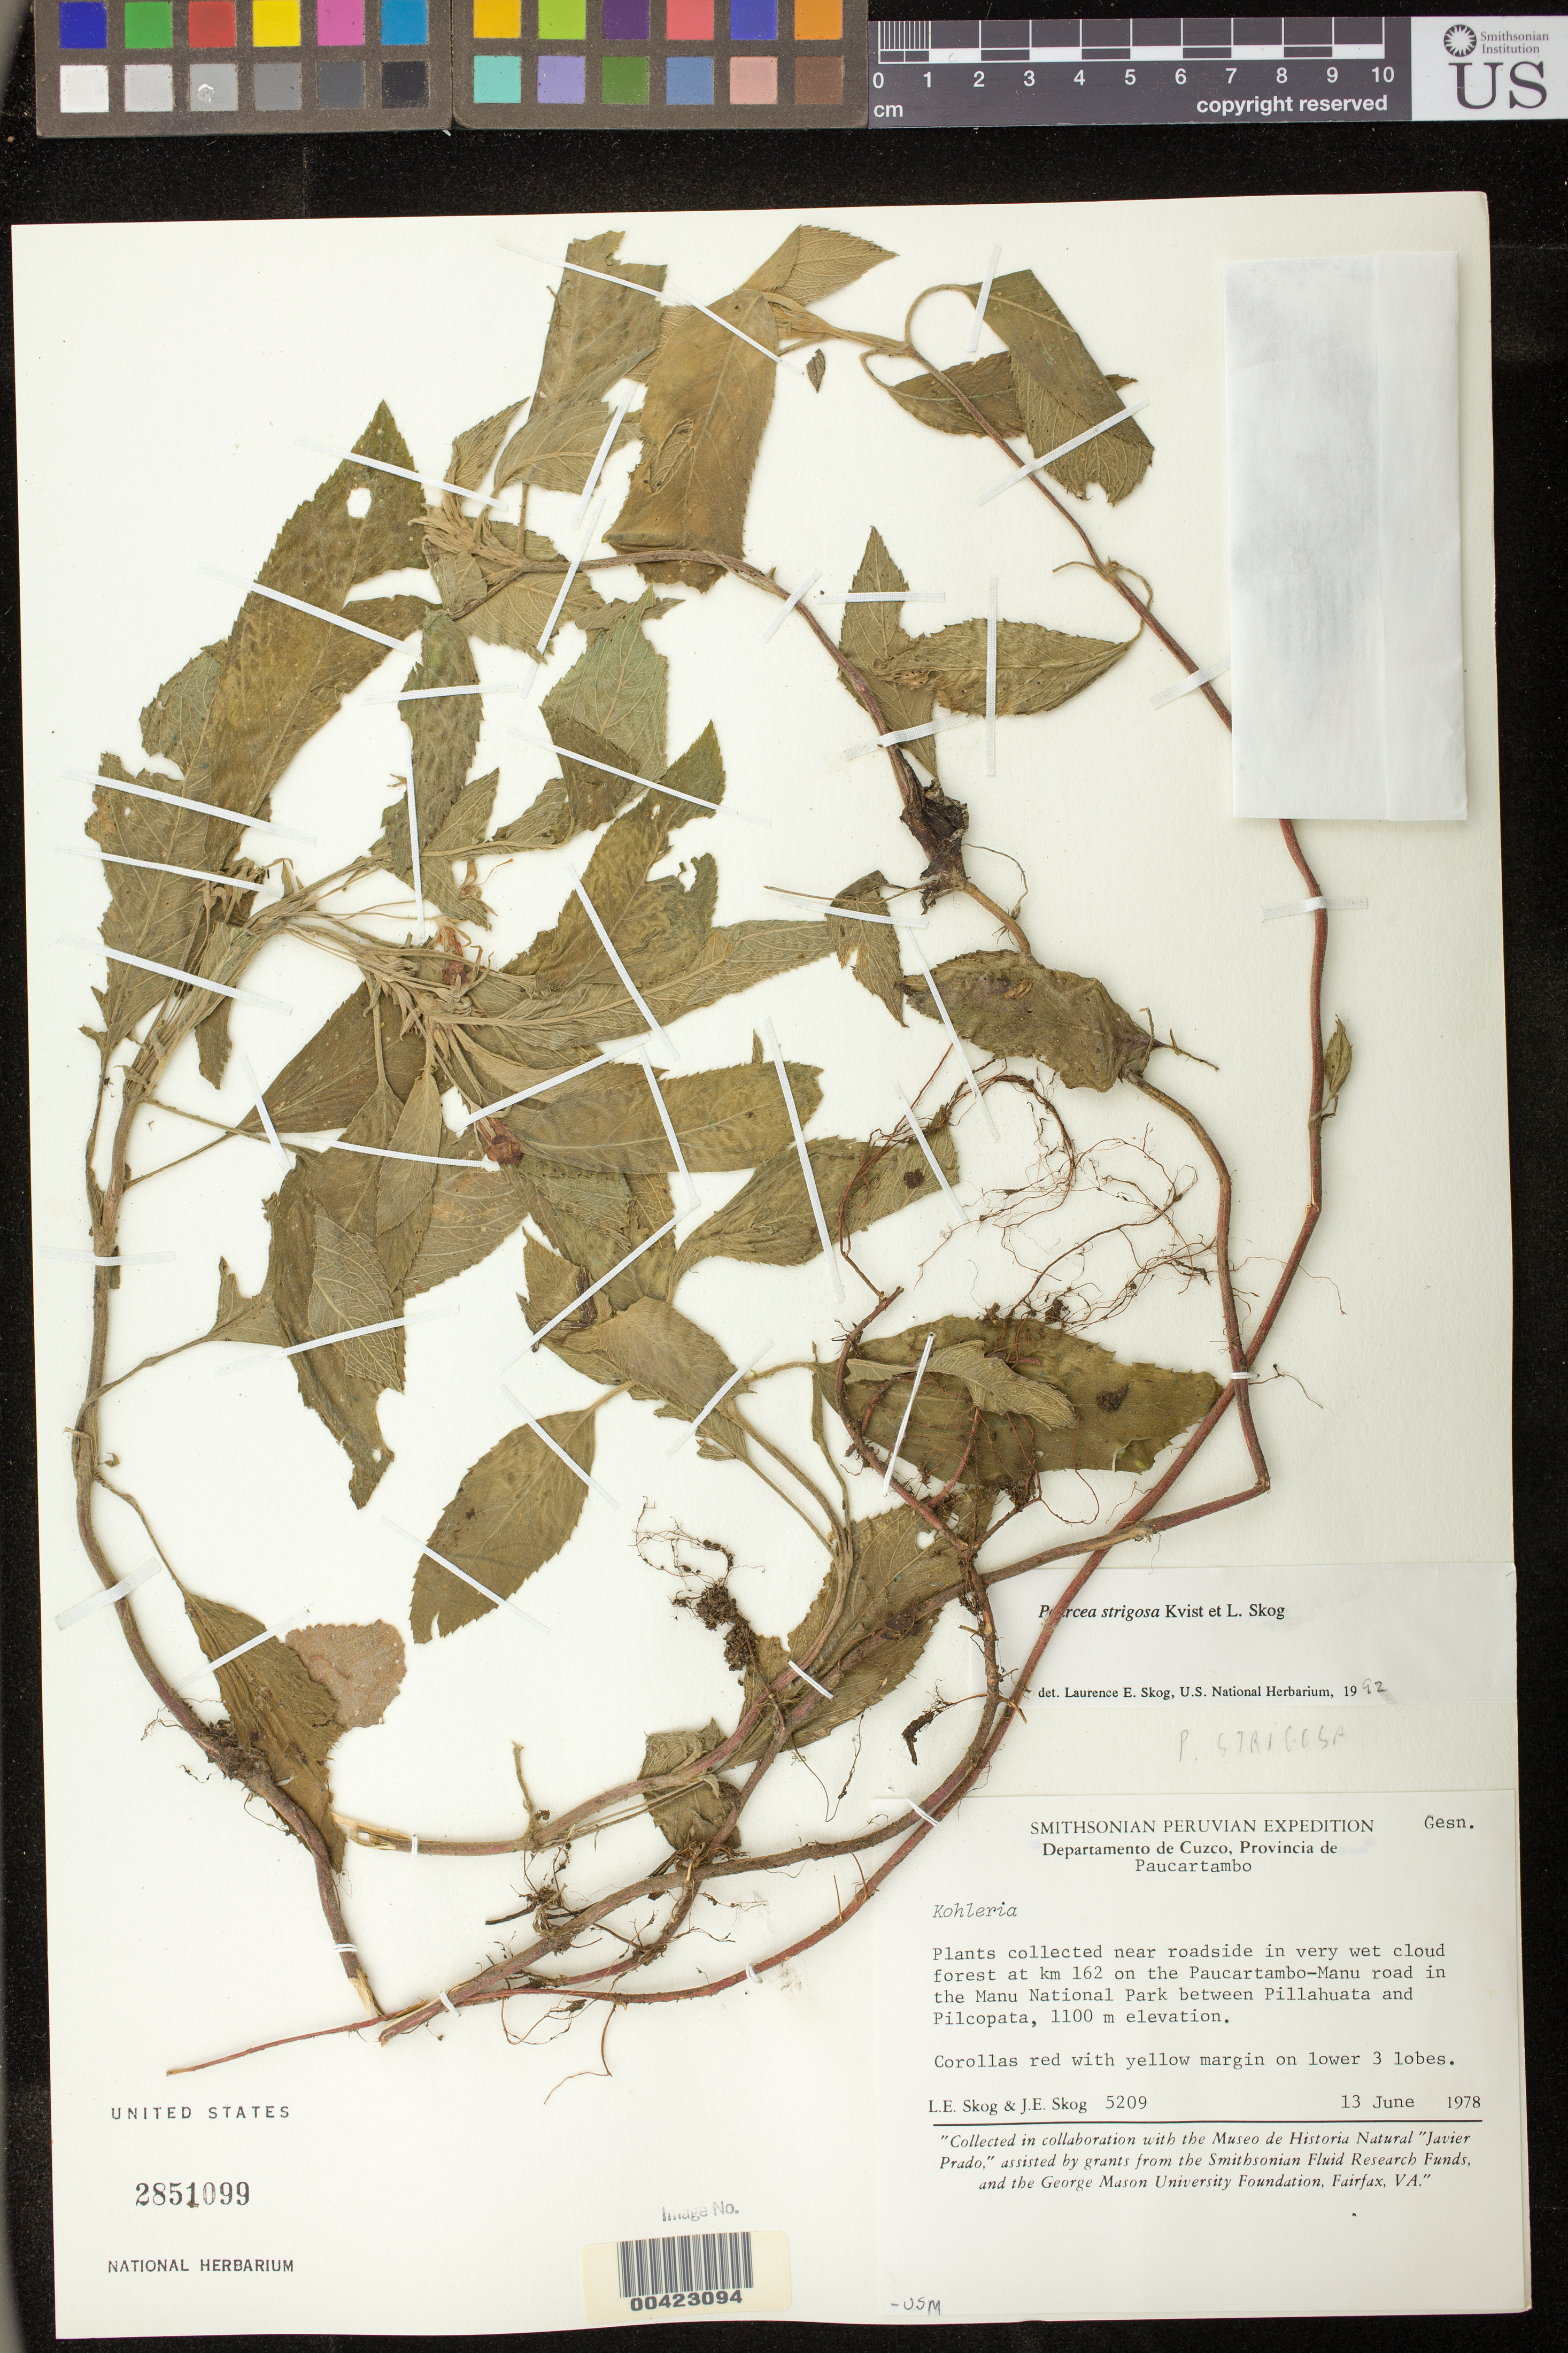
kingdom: Plantae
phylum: Tracheophyta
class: Magnoliopsida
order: Lamiales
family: Gesneriaceae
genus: Pearcea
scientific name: Pearcea strigosa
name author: L.P. Kvist & L.E. Skog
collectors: L. E. Skog & J. E. Skog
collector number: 5209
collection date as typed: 13 Jun 1978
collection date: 1978-06-13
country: Peru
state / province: Cusco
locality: Prov. Paucartambo; Manu National Park between Pillahuata and Pilcopata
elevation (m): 1100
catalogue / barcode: US 2851099